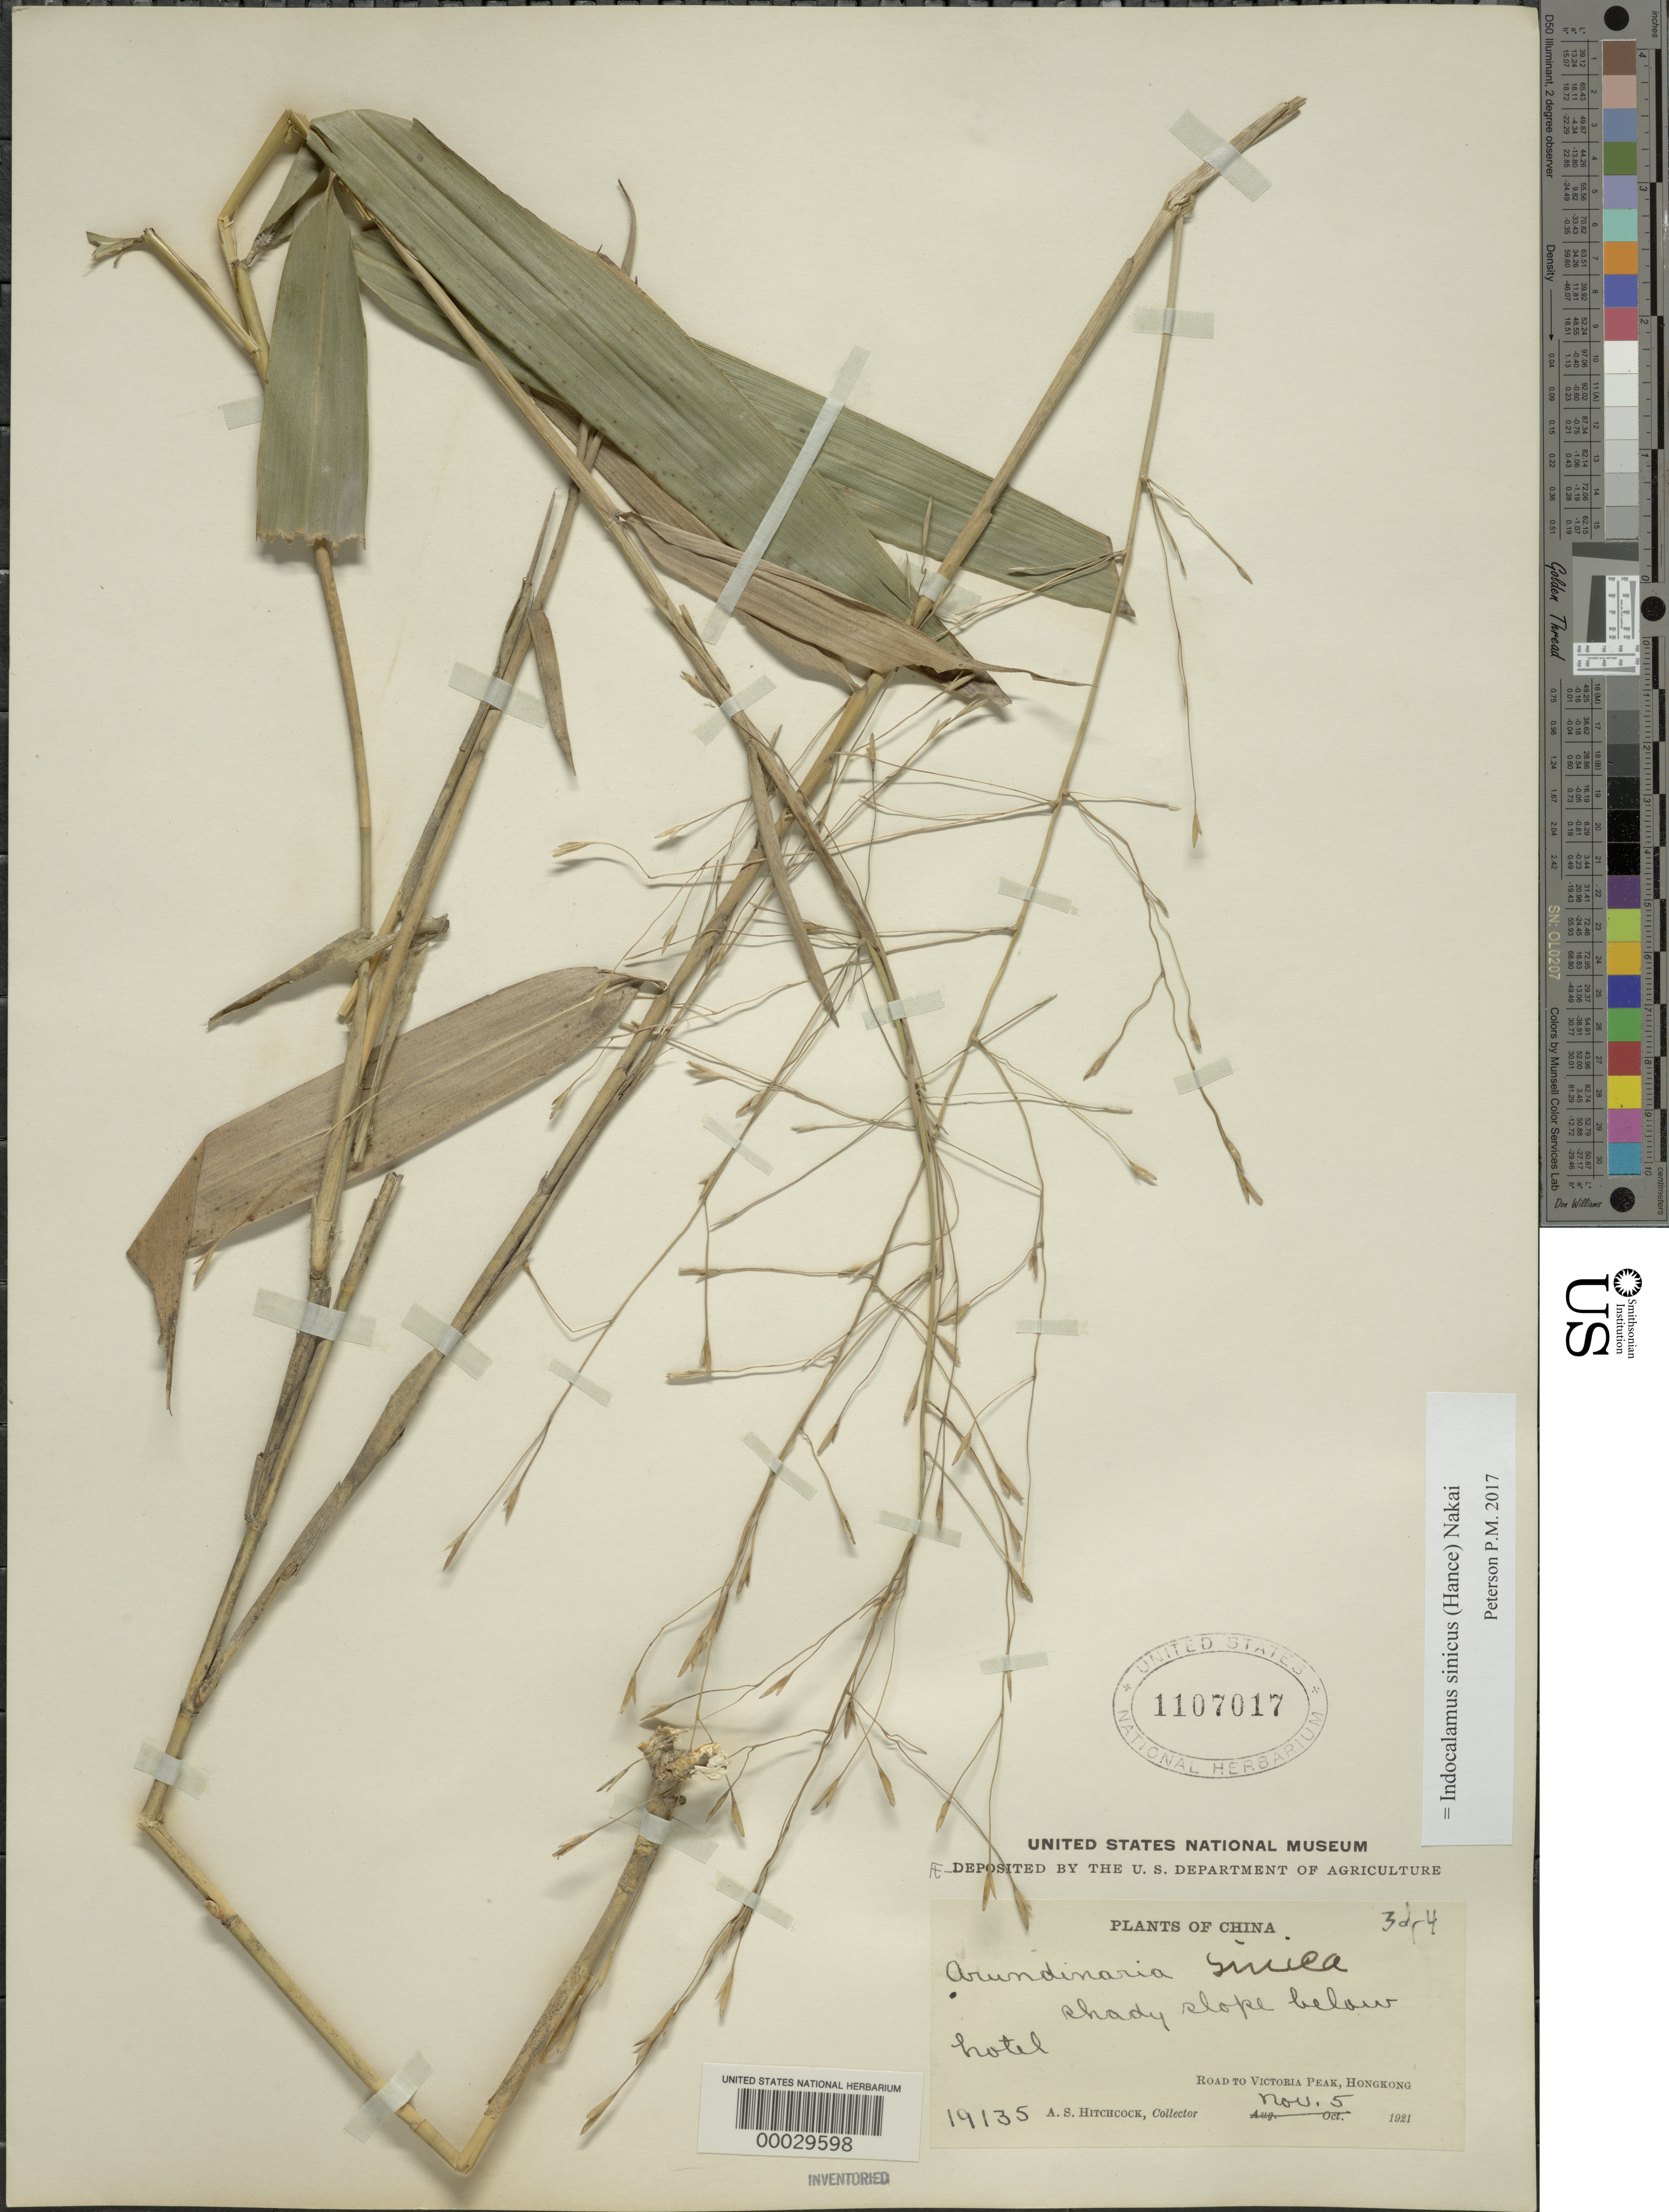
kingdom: Plantae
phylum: Tracheophyta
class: Liliopsida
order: Poales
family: Poaceae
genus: Indocalamus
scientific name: Indocalamus sinicus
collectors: A. S. Hitchcock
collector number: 19135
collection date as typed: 05 Nov 1921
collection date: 1921-11-05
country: China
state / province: Hong Kong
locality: Road to victoria peak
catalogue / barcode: US 1107017